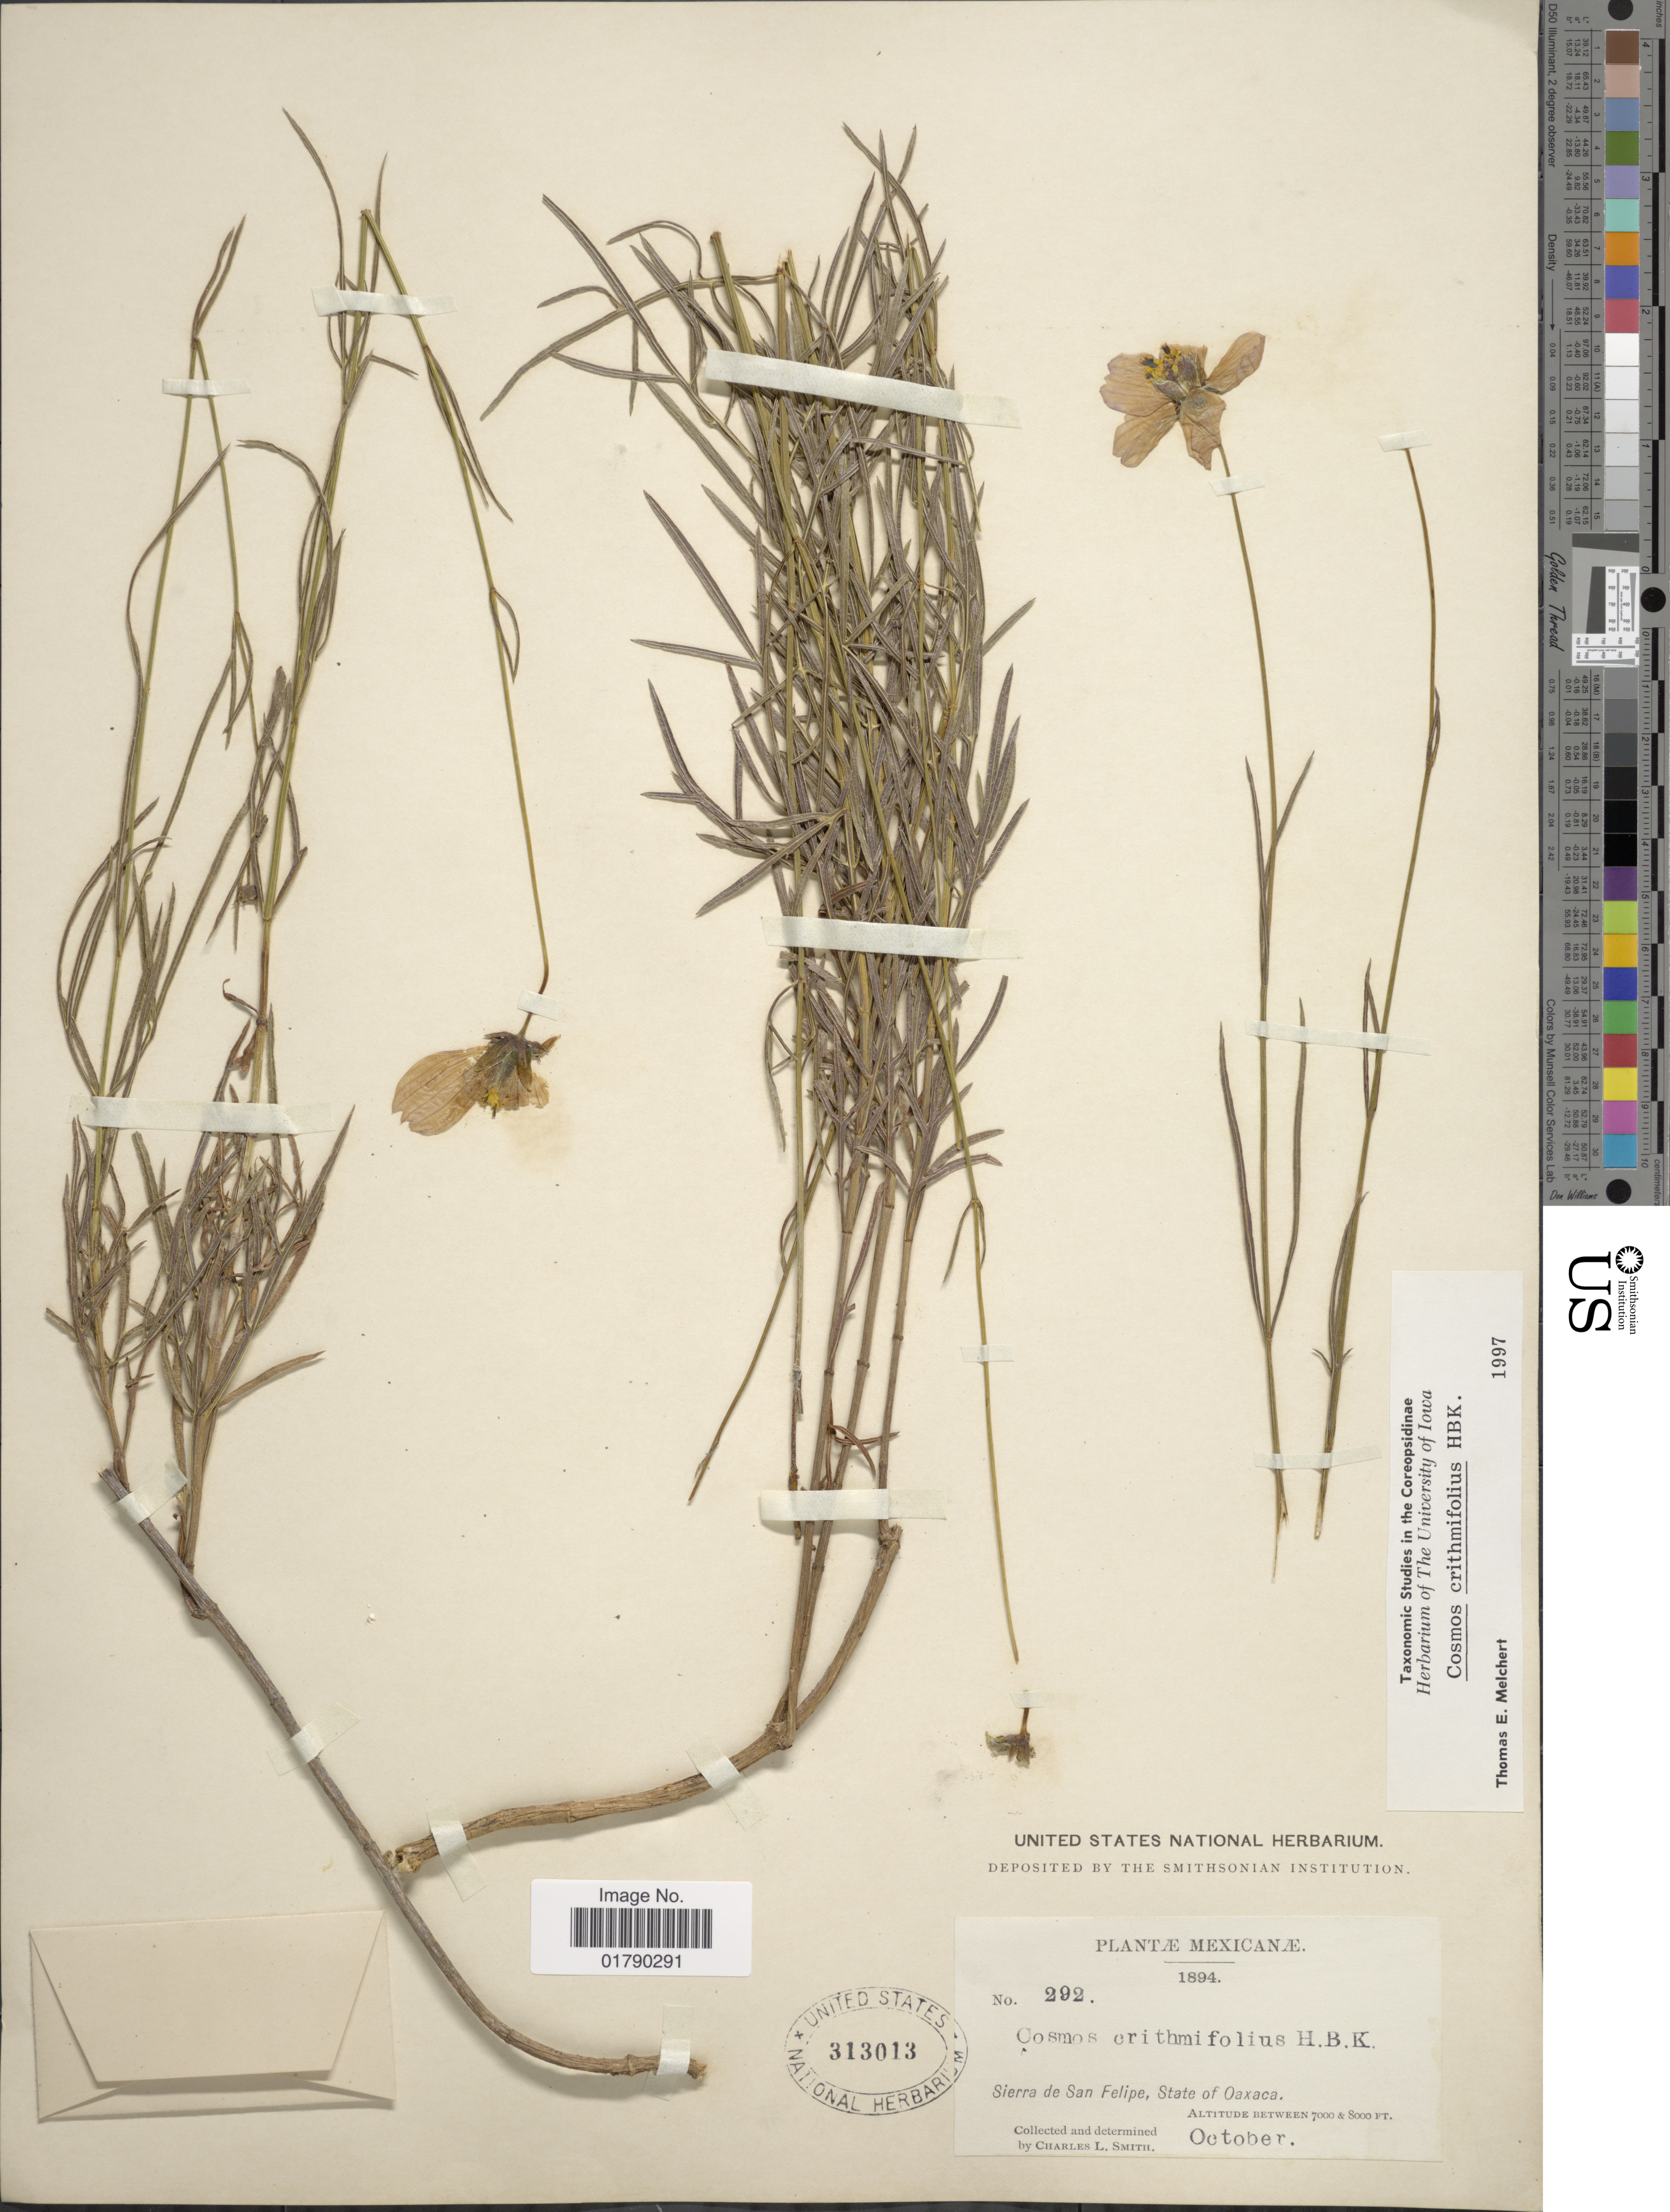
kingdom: Plantae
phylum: Tracheophyta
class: Magnoliopsida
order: Asterales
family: Asteraceae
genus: Cosmos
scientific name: Cosmos crithmifolius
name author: Kunth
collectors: C. L. Smith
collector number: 292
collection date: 1894-10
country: Mexico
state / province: Oaxaca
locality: Sierra de San Felipe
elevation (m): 2134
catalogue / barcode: US 313013